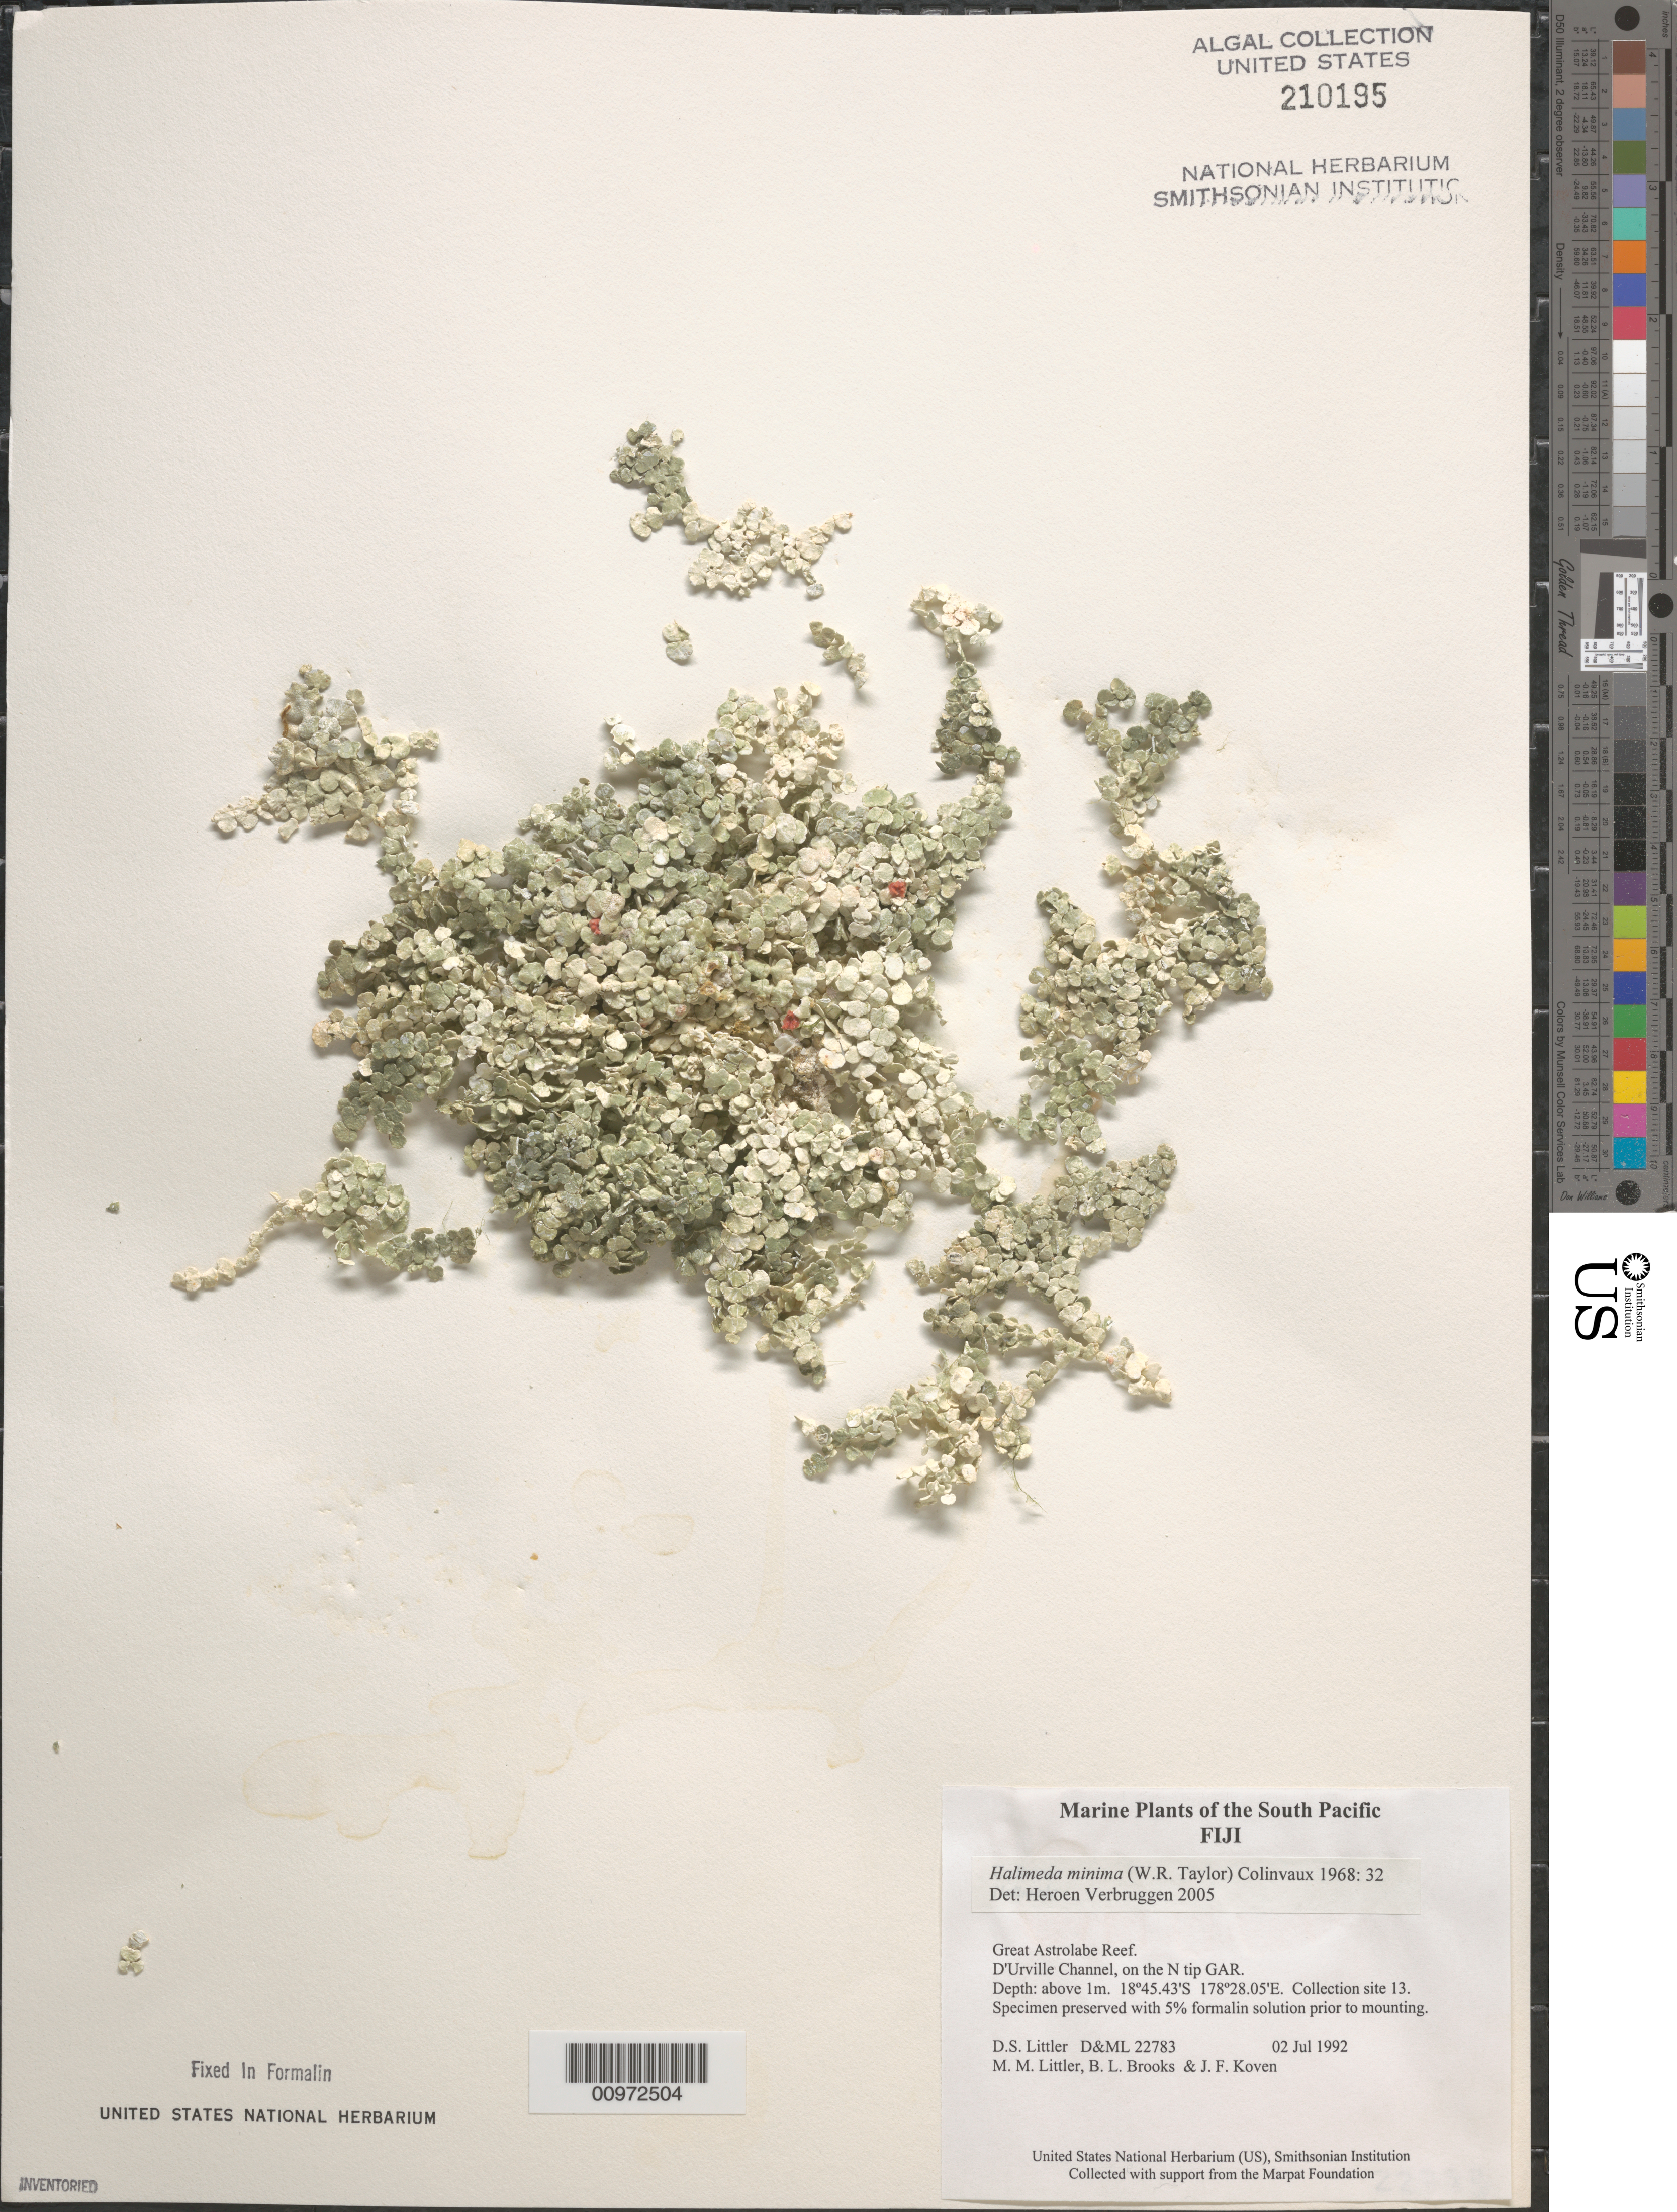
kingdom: Plantae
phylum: Chlorophyta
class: Ulvophyceae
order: Bryopsidales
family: Halimedaceae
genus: Halimeda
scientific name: Halimeda minima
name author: (W.R. Taylor) Hillis-Colinvaux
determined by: Verbruggen, H.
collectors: D. S. Littler, M. M. Littler, B. Brooks & J. Koven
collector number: D&ML 22783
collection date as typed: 02 Jul 1992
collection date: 1992-07-02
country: Fiji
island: Great Astrolabe Reef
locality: Great Astrolabe Reef, D'Urville Channel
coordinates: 18 45.43'S, 178 28.05'E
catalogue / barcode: US 210195